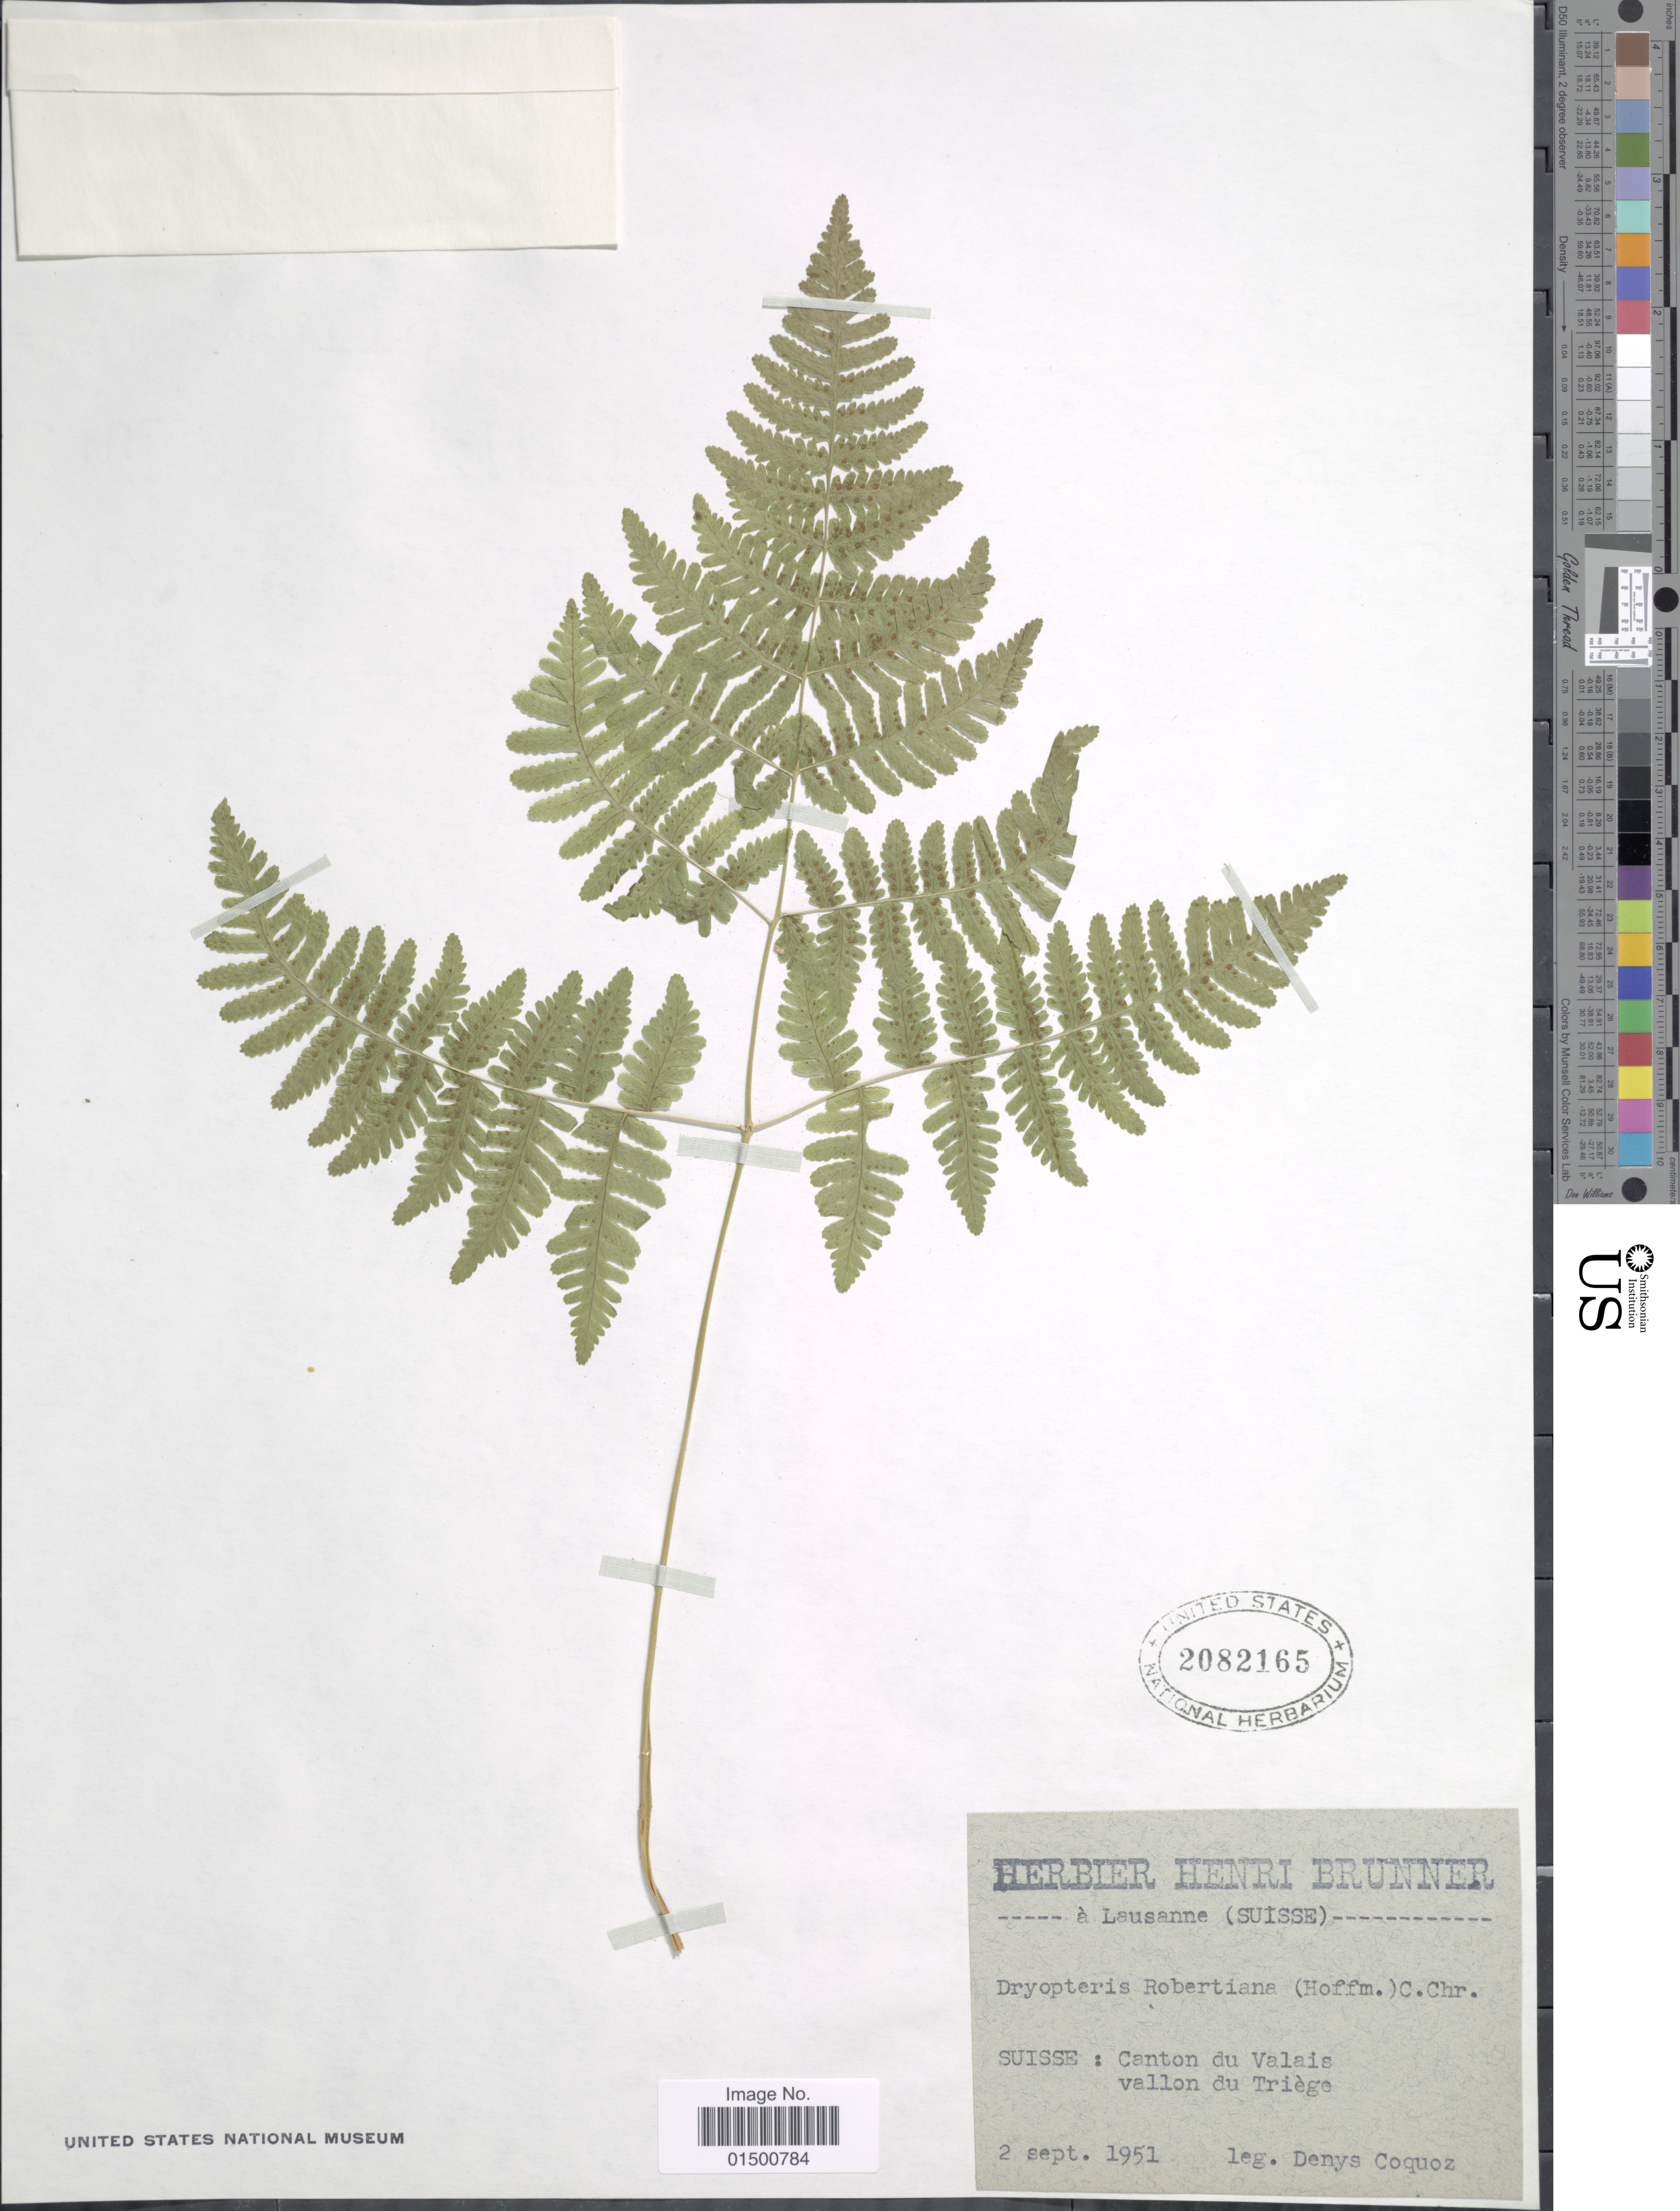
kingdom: Plantae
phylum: Tracheophyta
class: Polypodiopsida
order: Polypodiales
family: Cystopteridaceae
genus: Gymnocarpium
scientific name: Gymnocarpium robertianum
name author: (Hoffm.) Newman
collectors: D. Coquoz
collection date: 1951-09-02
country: Switzerland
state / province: Valais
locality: Canton du Valais vallon du Triege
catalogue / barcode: US 2082165